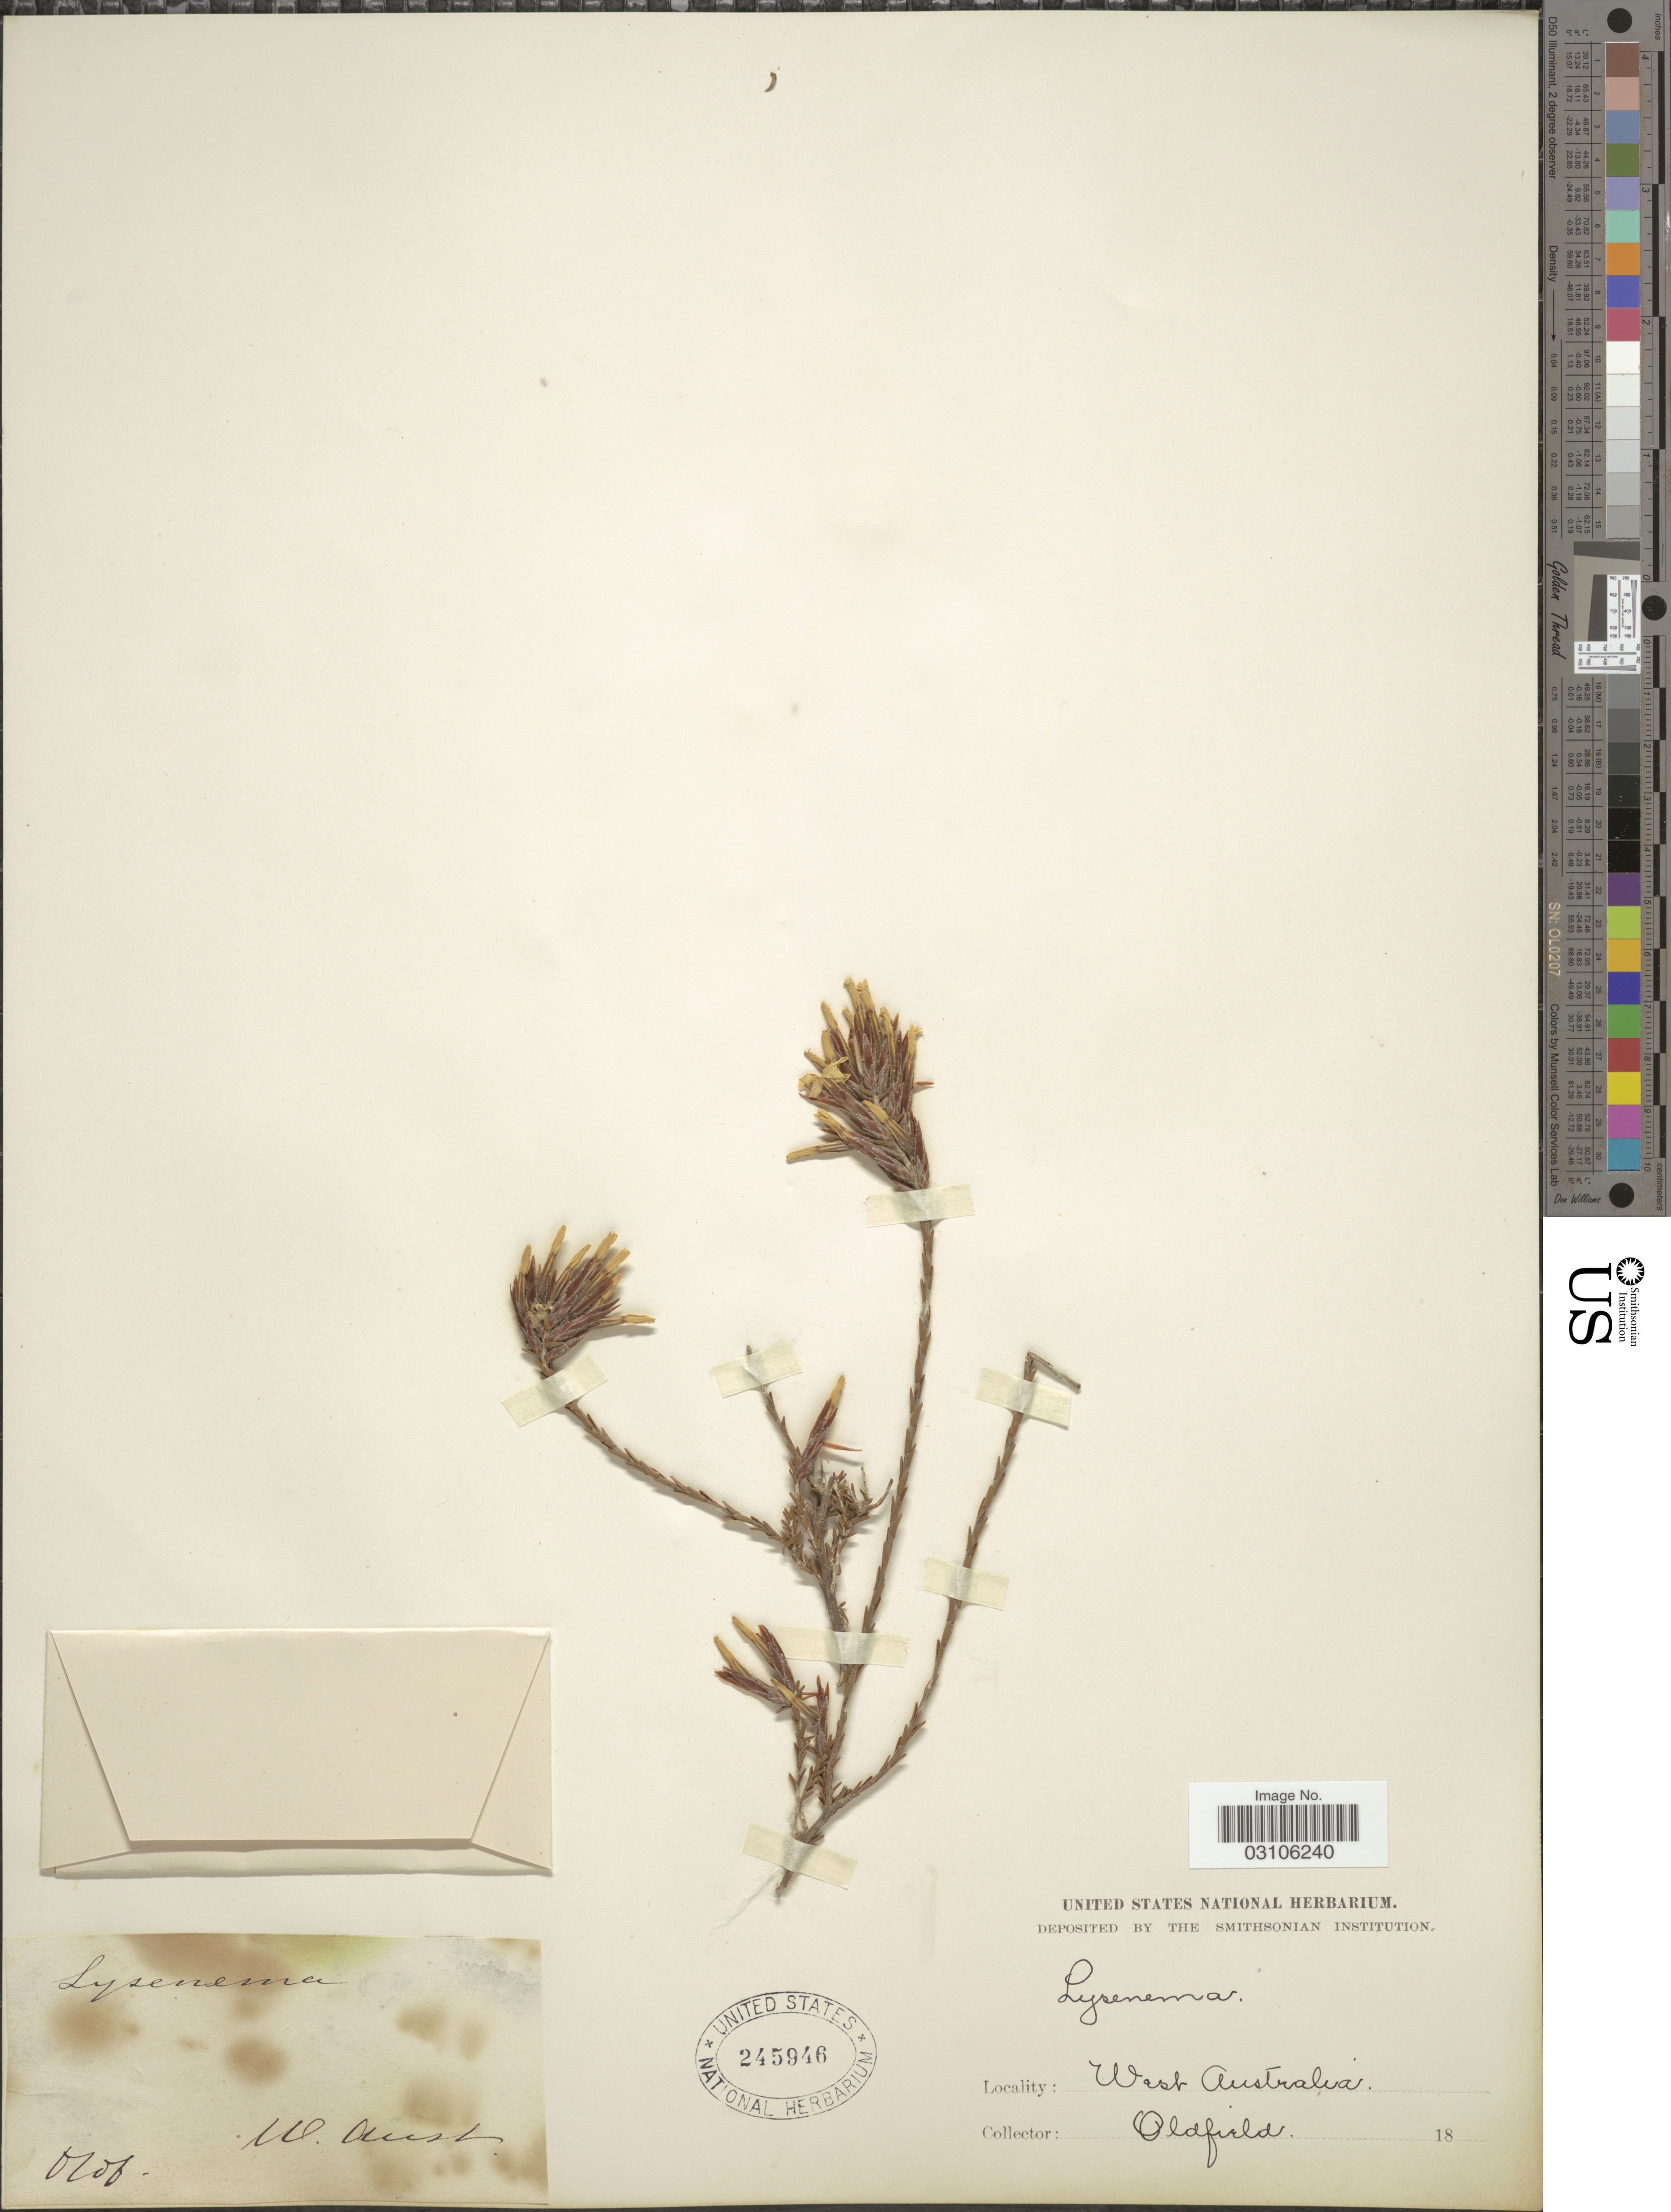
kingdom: Plantae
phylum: Tracheophyta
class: Magnoliopsida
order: Ericales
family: Ericaceae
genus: Lysinema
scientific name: Lysinema conspicuum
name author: R. Br.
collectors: Oldfield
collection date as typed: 18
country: Australia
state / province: Western Australia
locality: West Australia.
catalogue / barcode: US 245946